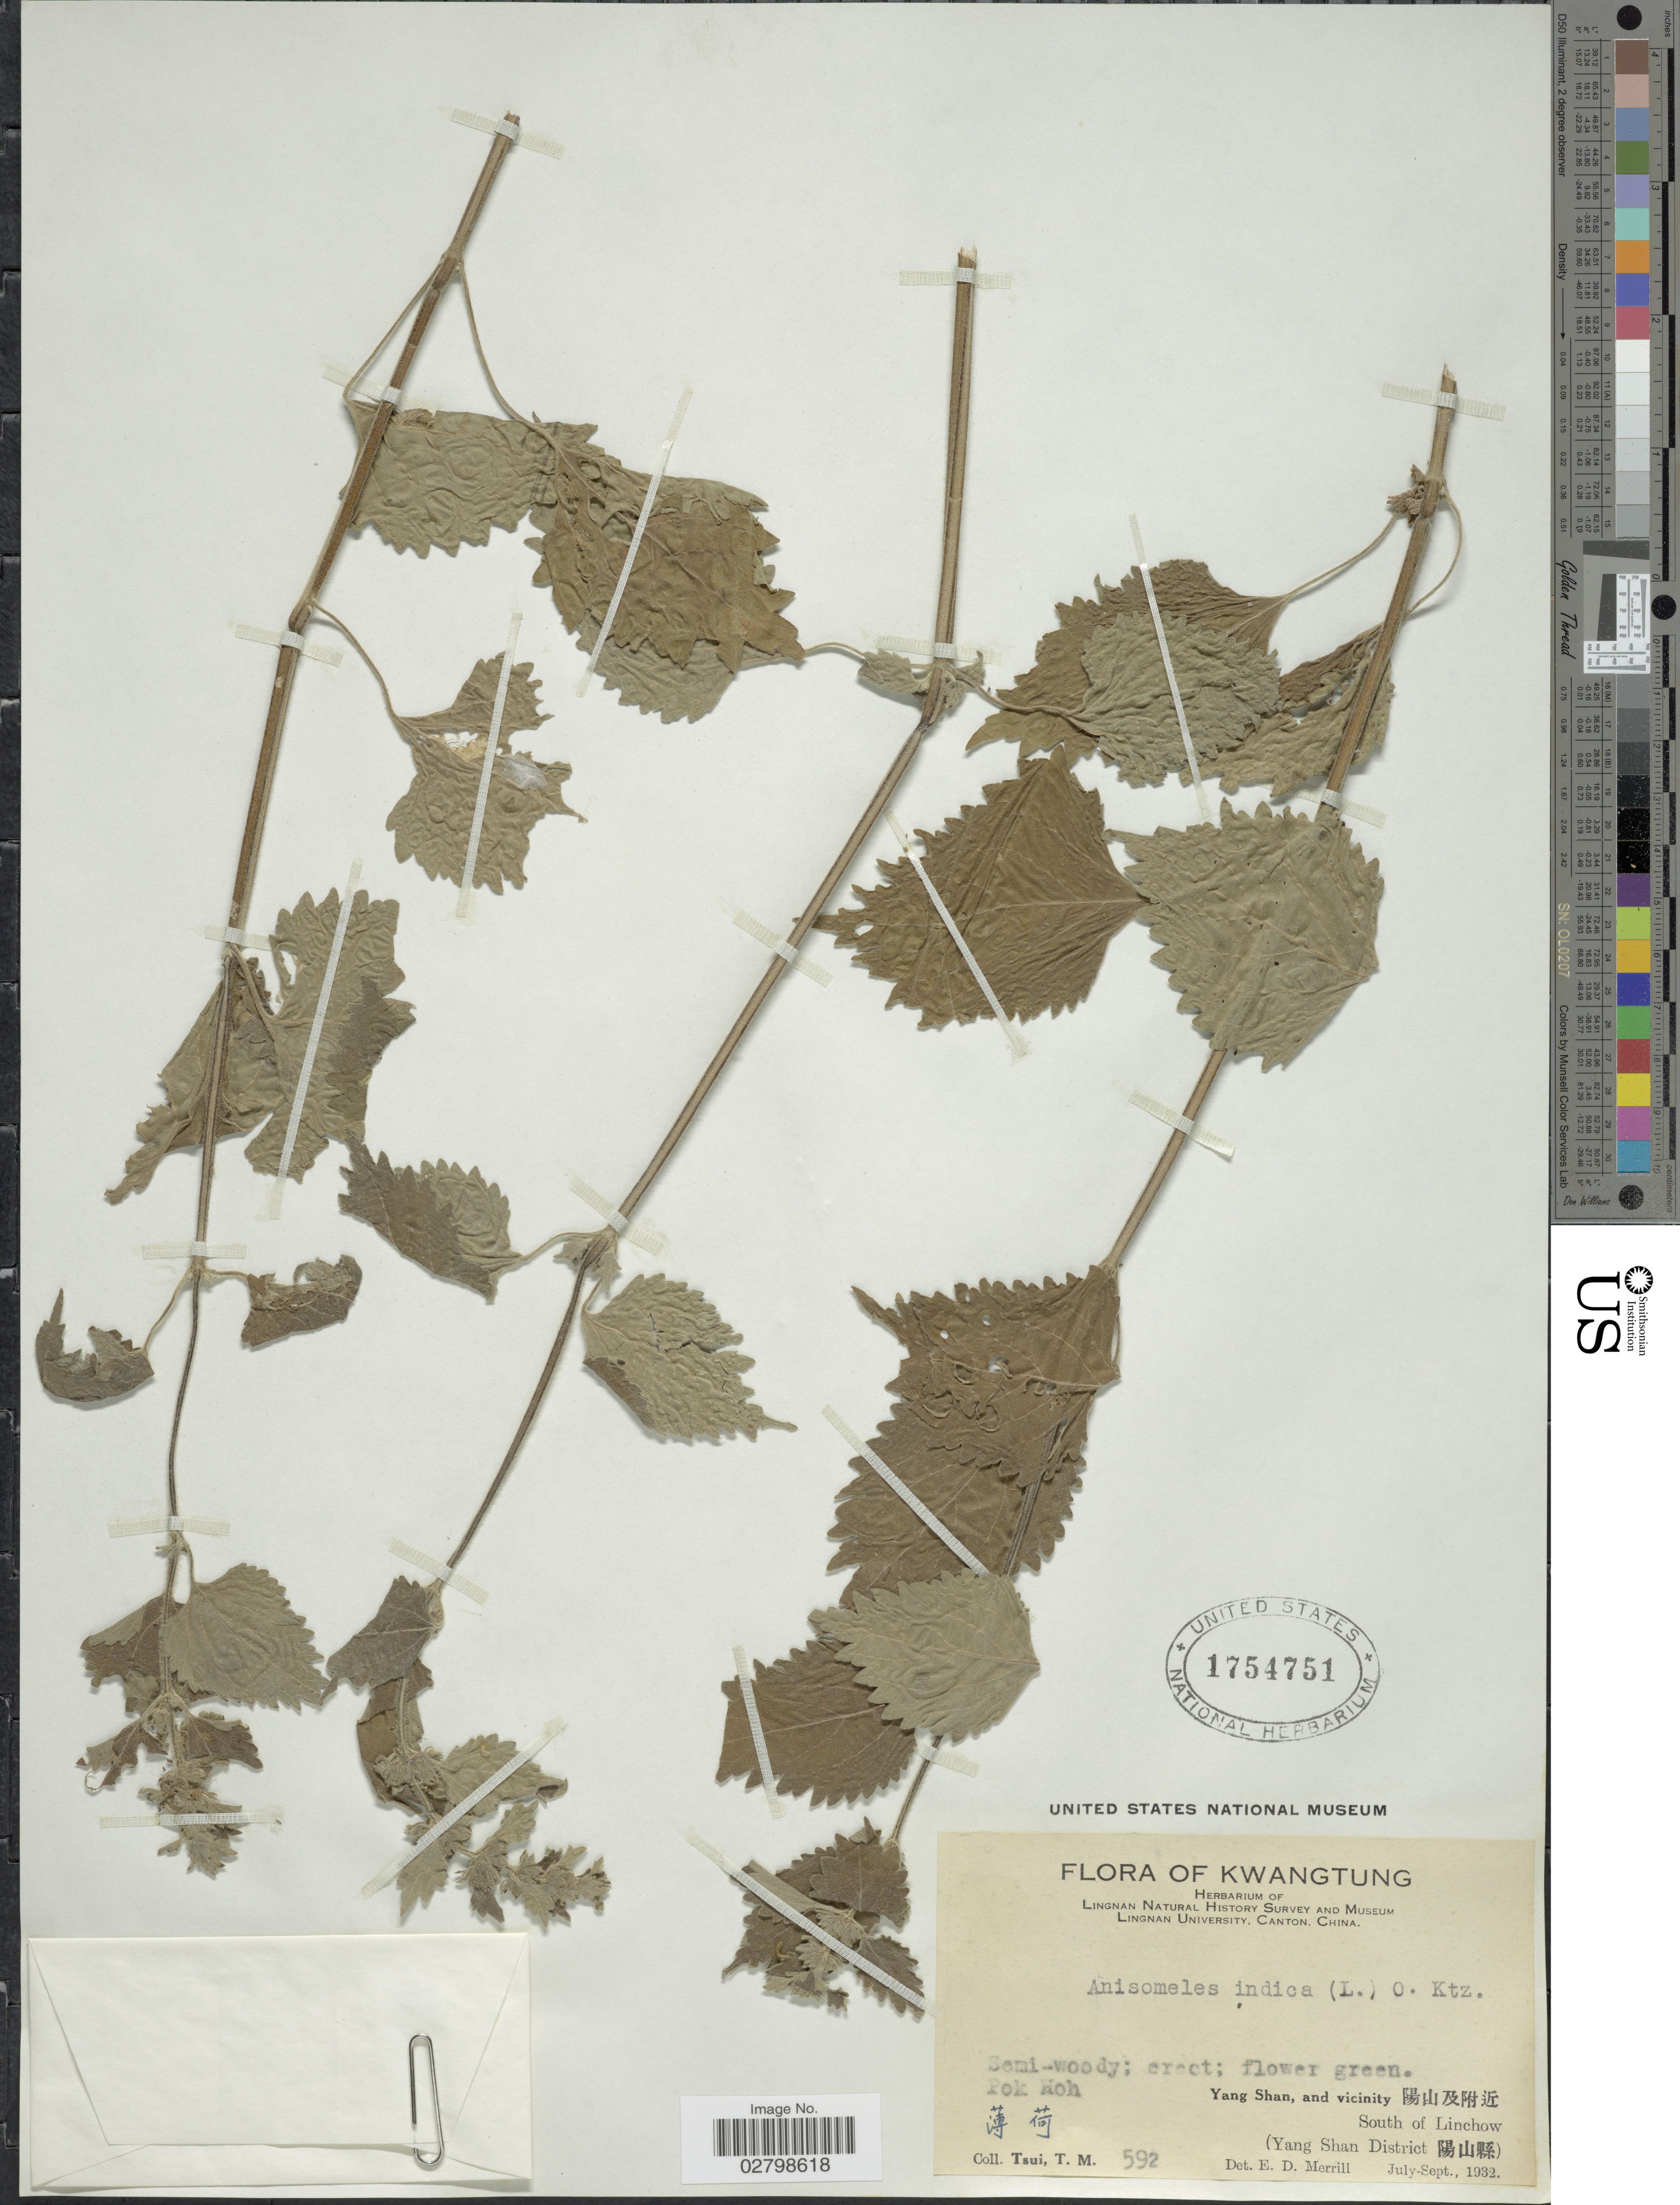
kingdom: Plantae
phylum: Tracheophyta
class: Magnoliopsida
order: Lamiales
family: Lamiaceae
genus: Anisomeles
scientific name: Anisomeles indica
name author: (L.) Kuntze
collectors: T. Tsui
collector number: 592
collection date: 1932-07/1932-09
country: China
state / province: Guangdong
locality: Kwangtung. Pok Koh. Yang Shan, and vicinity X. South of Linchow. (Yang Shan District X).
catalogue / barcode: US 1754751